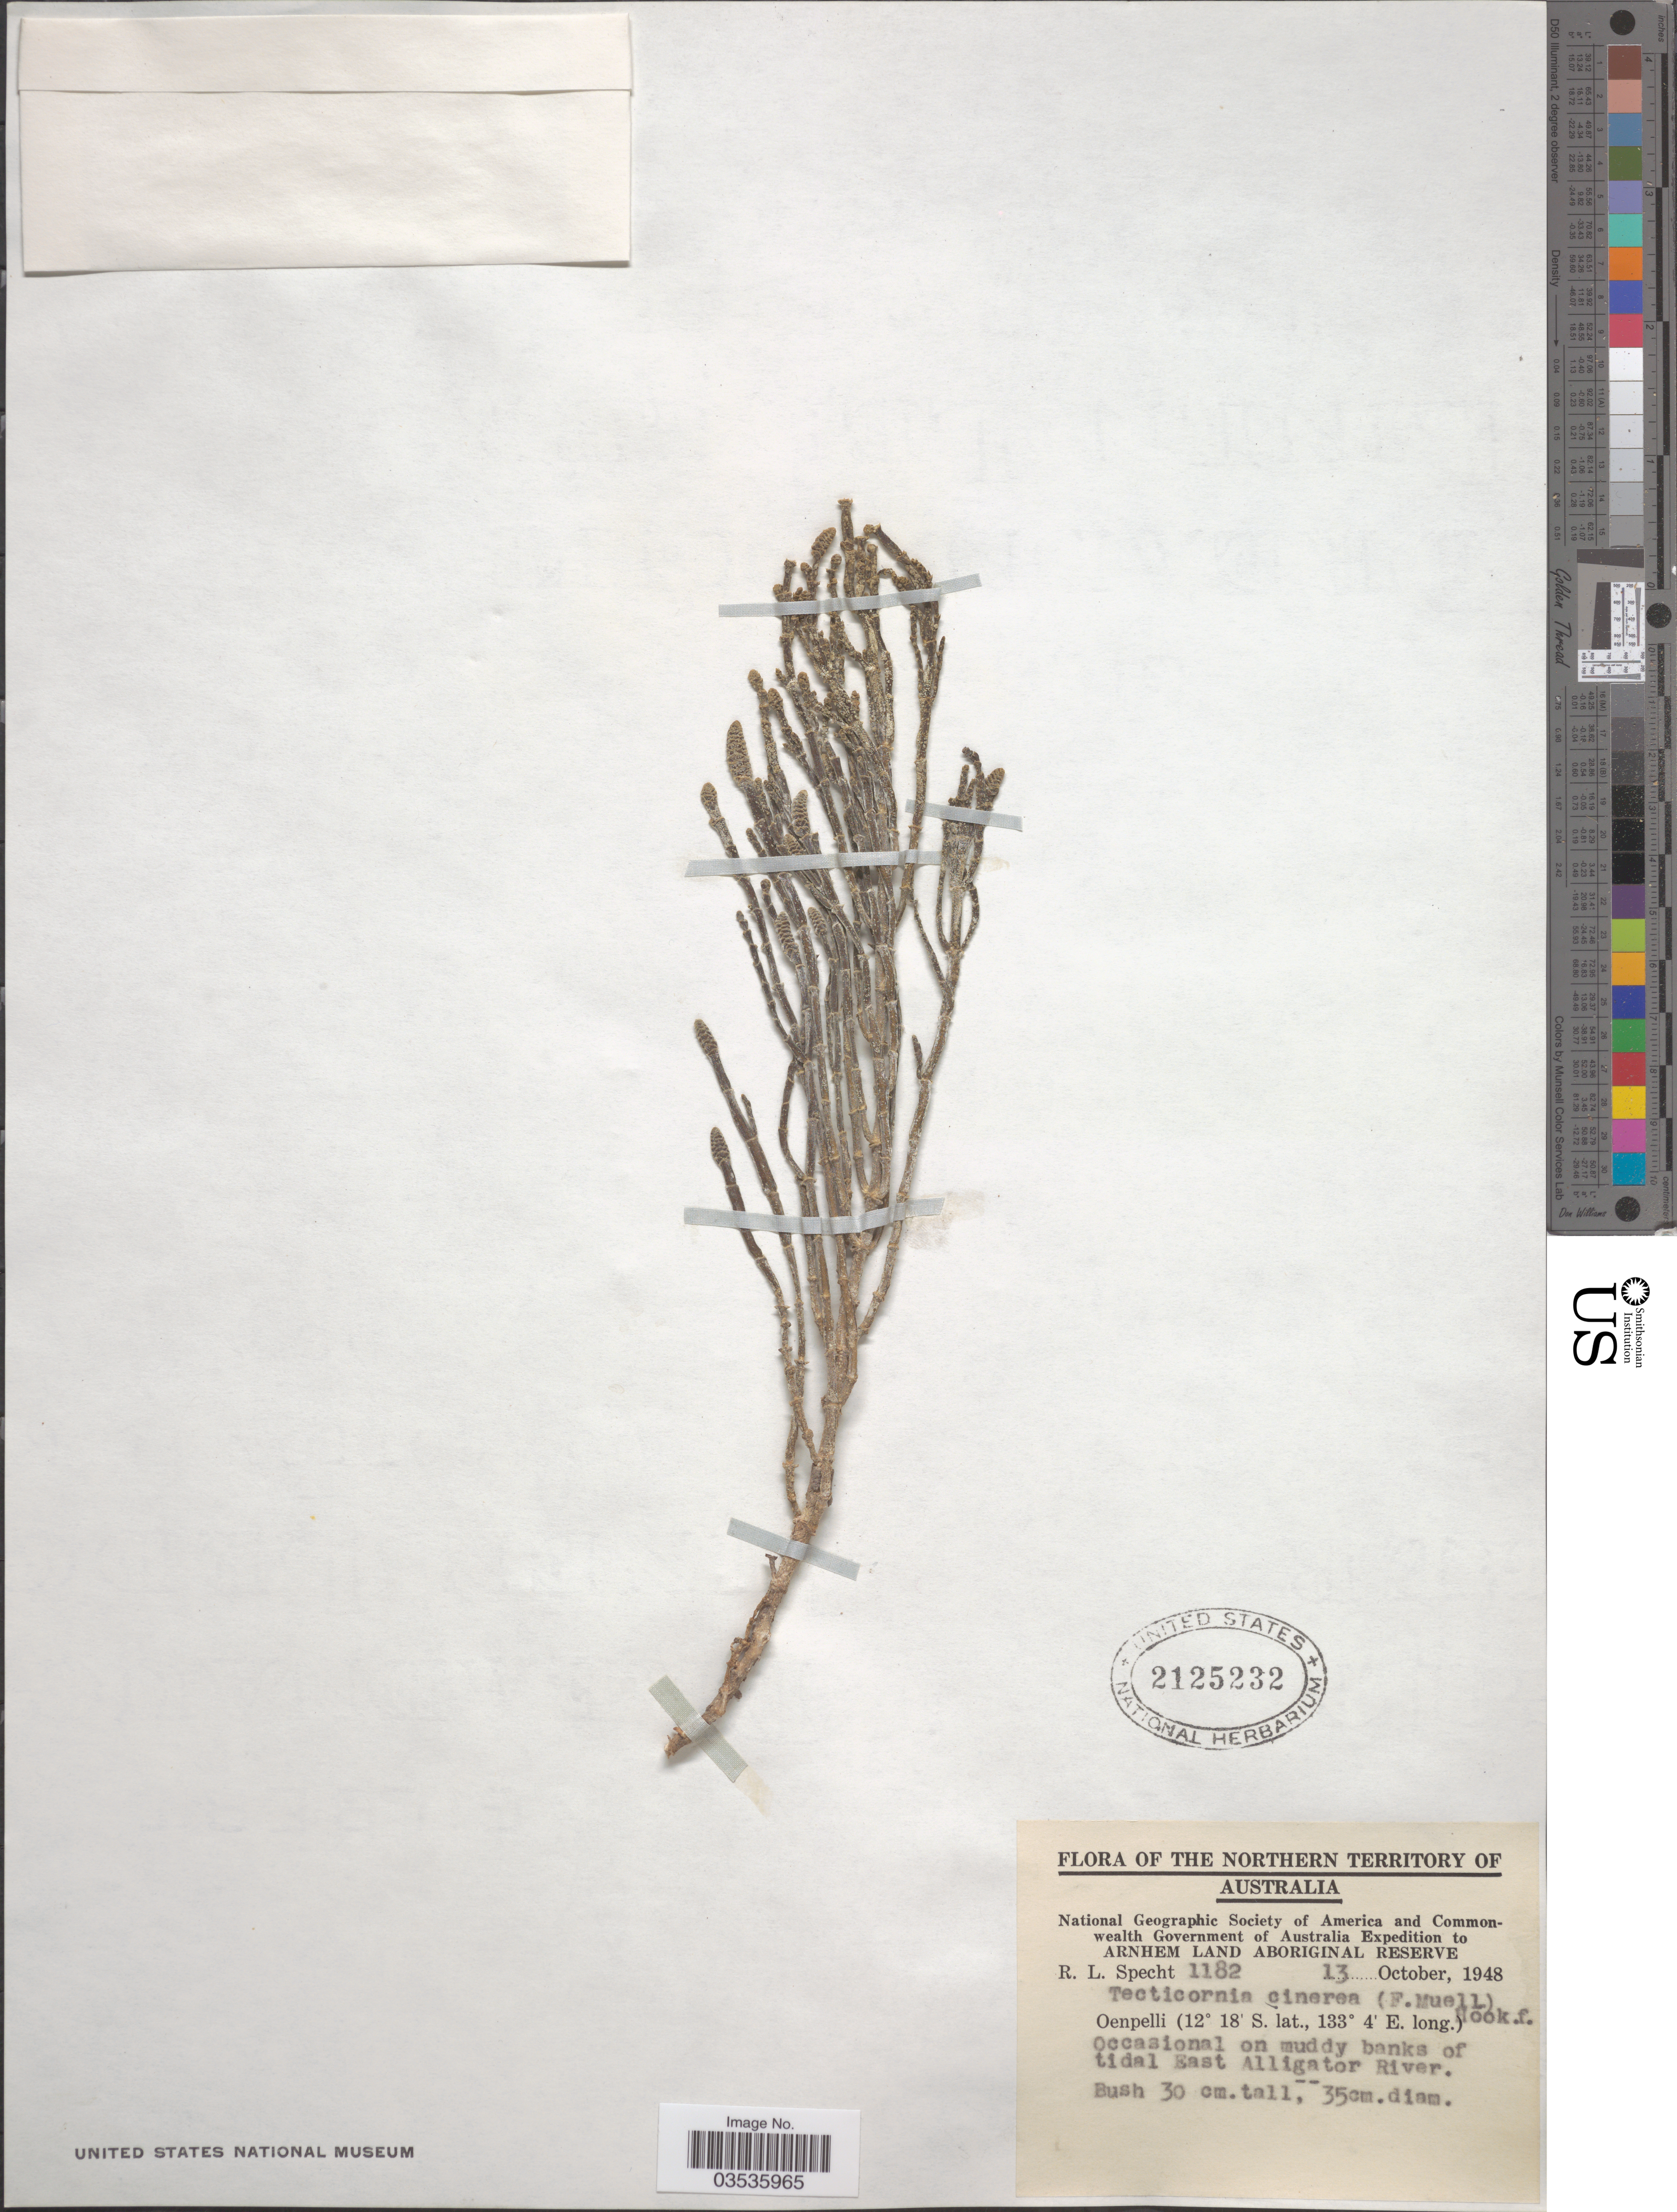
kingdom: Plantae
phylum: Tracheophyta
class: Magnoliopsida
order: Caryophyllales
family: Amaranthaceae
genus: Tecticornia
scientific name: Tecticornia cinerea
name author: (F. Muell.) Baill.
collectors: R. L. Specht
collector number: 1182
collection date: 1948-10-13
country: Australia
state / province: Northern Territory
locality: Oenpelli. Muddy banks of tidal East Alligator River. Arnhem Land Aboriginal Reserve.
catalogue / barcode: US 2125232